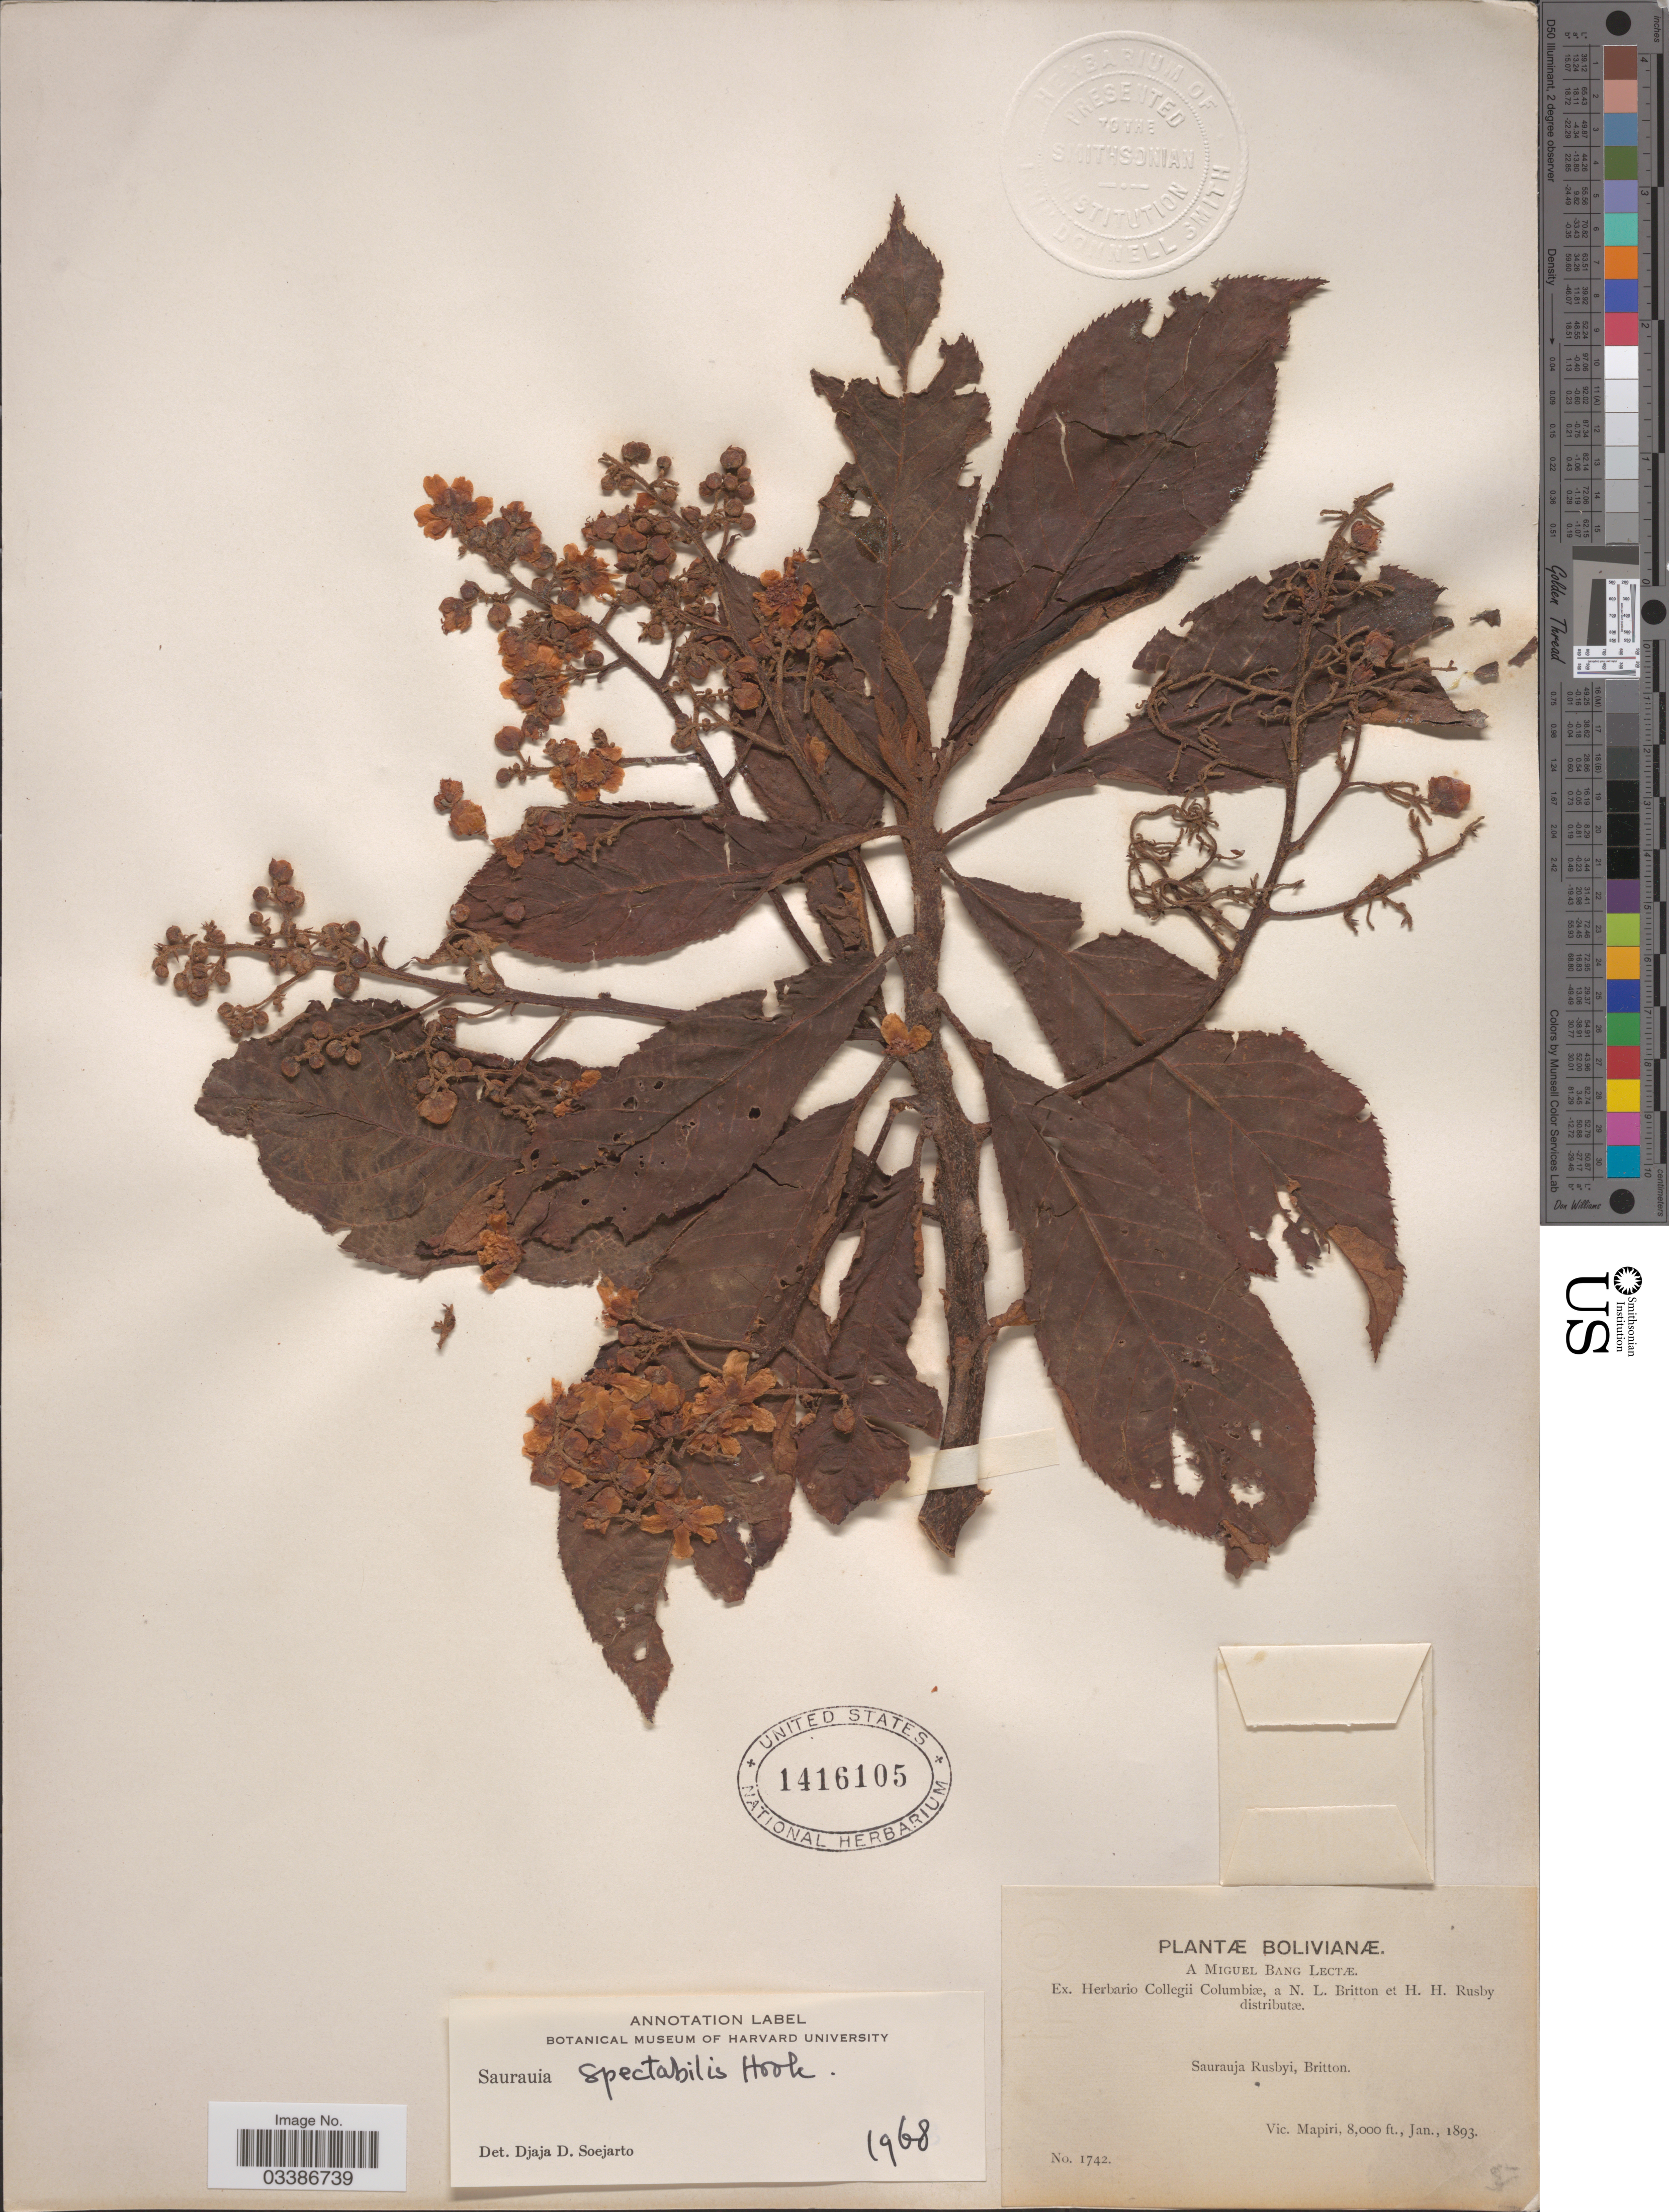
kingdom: Plantae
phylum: Tracheophyta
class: Magnoliopsida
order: Ericales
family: Actinidiaceae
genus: Saurauia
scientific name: Saurauia spectabilis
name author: Hook.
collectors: M. Bang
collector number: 1742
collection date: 1893-01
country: Bolivia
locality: Vic. Mapiri.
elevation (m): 2438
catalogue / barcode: US 1416105